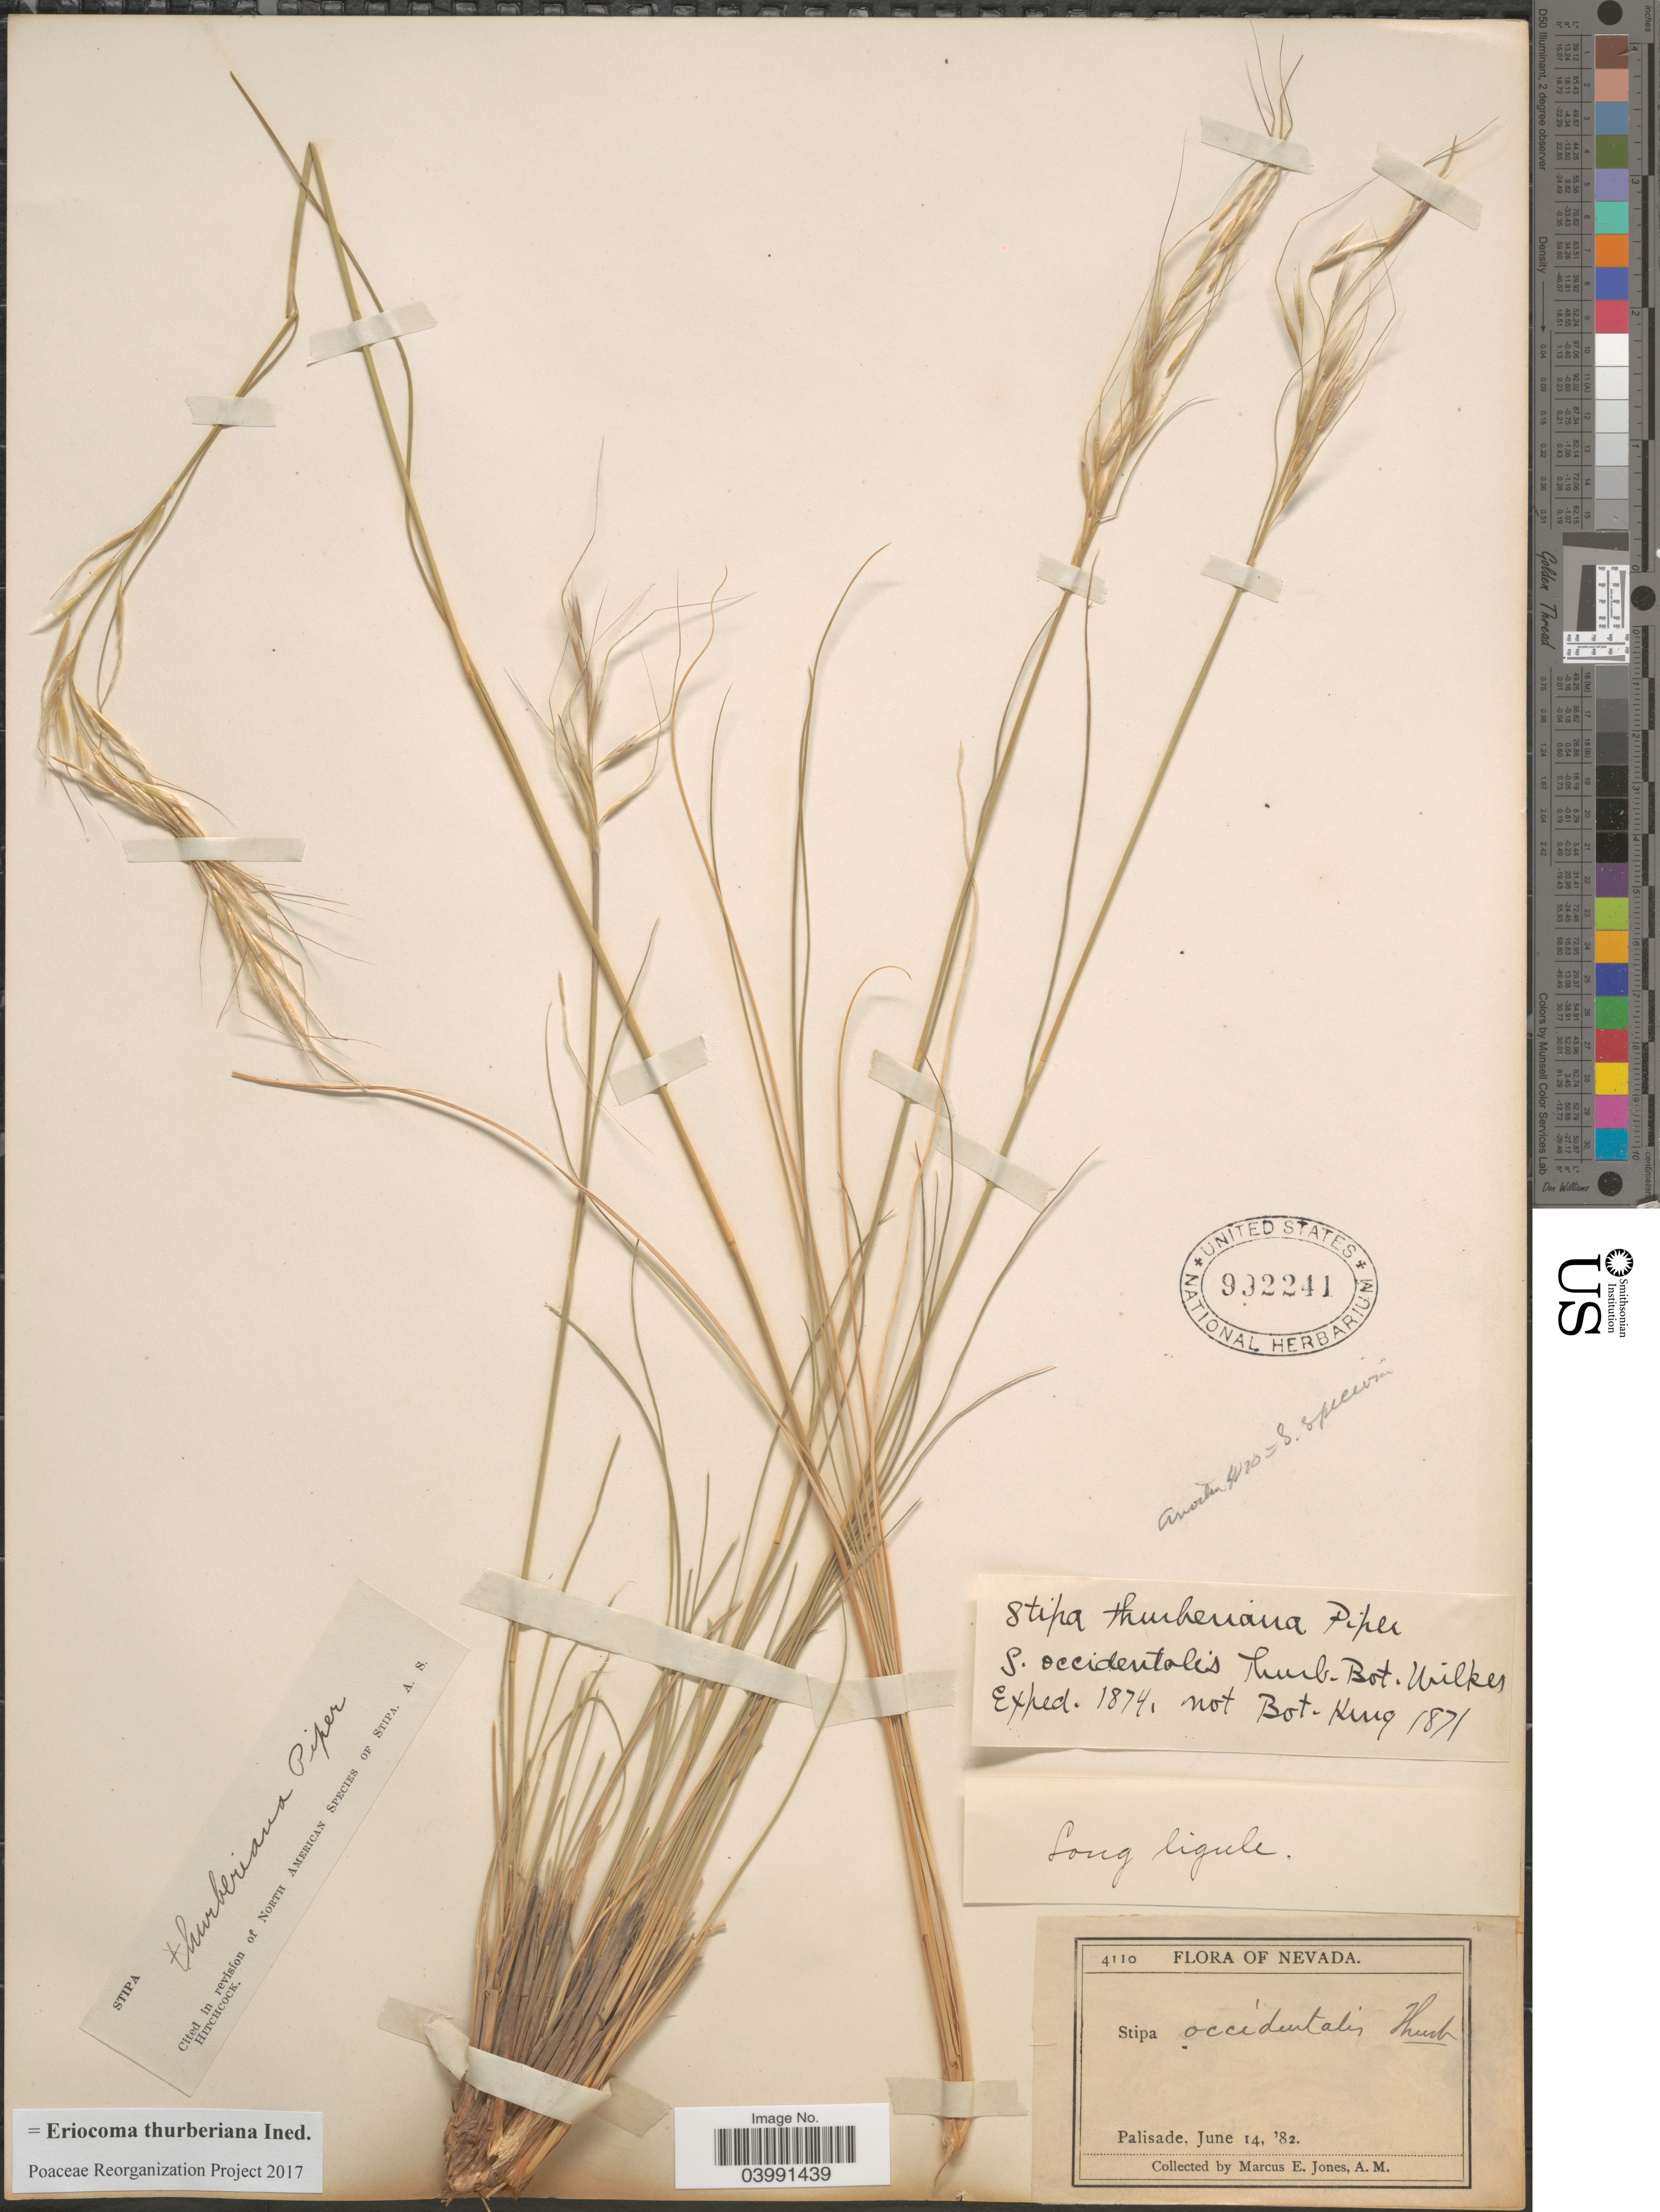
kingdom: Plantae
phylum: Tracheophyta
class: Liliopsida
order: Poales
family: Poaceae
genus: Eriocoma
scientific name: Eriocoma thurberiana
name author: (Piper) Romasch.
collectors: M. E. Jones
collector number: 4110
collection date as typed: Transcribed d/m/y: 14/6/82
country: United States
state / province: Nevada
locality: Palisade.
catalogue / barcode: US 992241